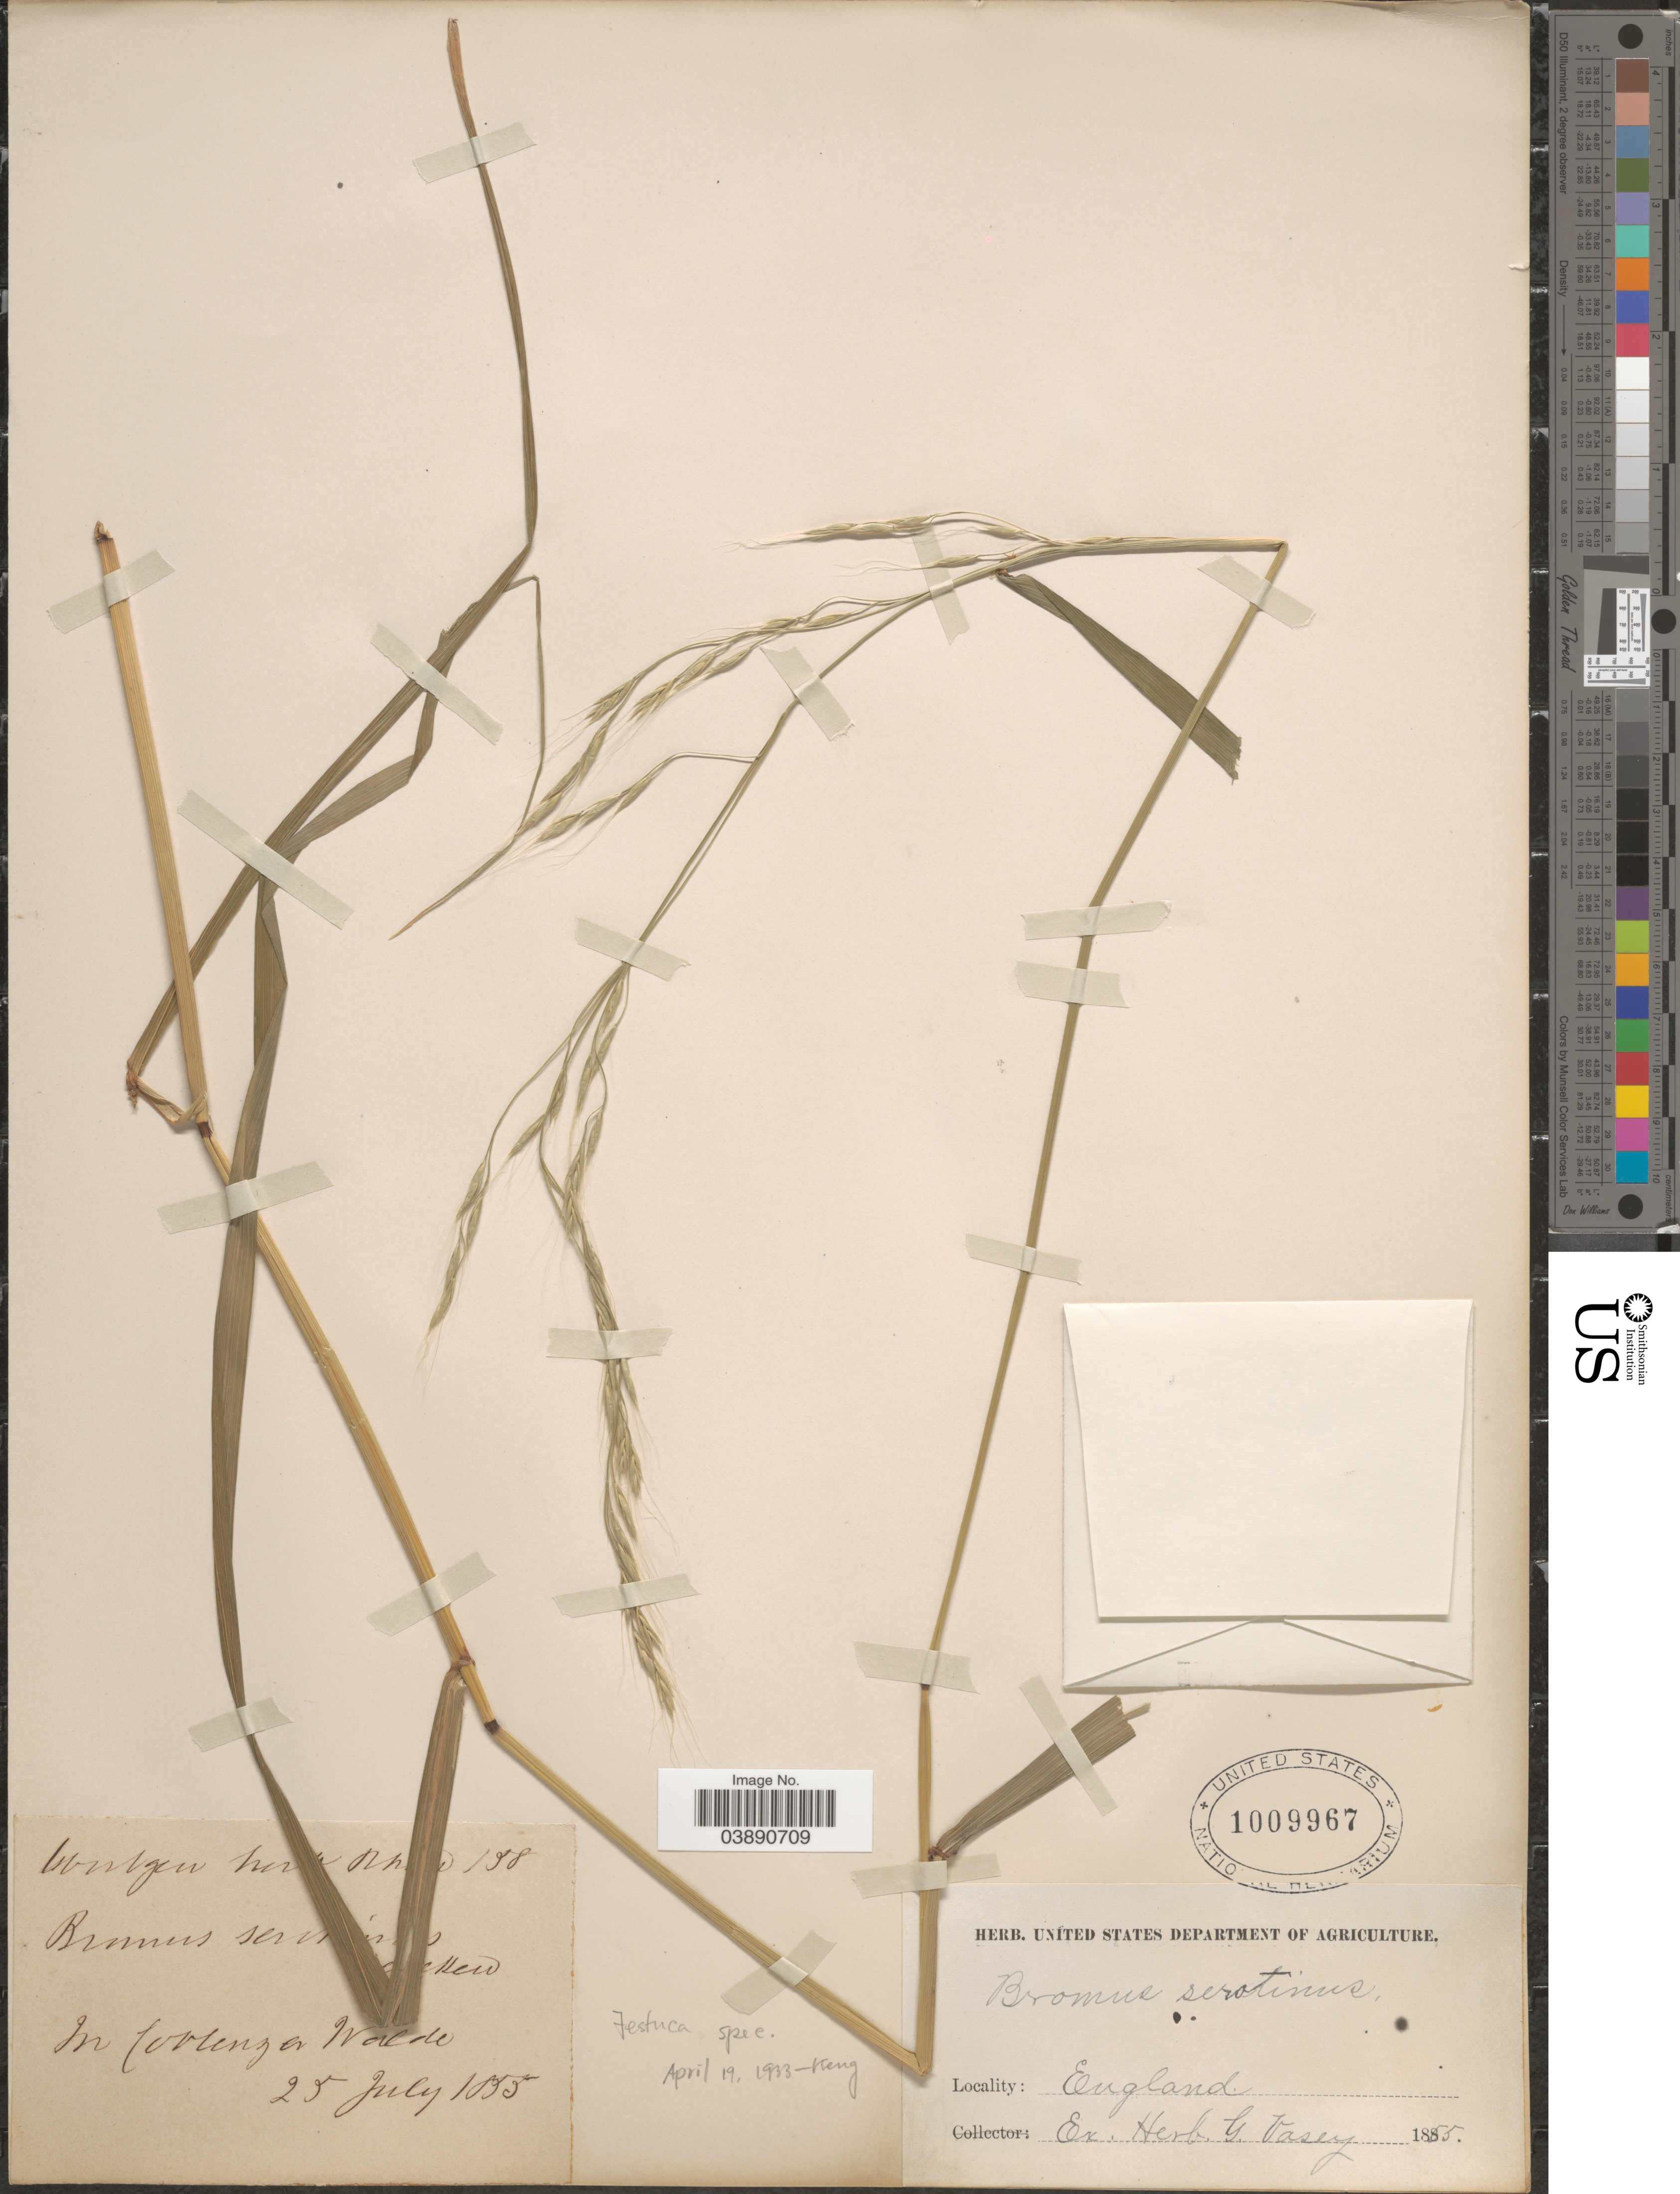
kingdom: Plantae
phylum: Tracheophyta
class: Liliopsida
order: Poales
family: Poaceae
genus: Festuca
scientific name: Festuca sp.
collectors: Wirtgen, --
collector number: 198*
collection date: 1855-07-25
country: Germany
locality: In Coblenz en Walde.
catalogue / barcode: US 1009967